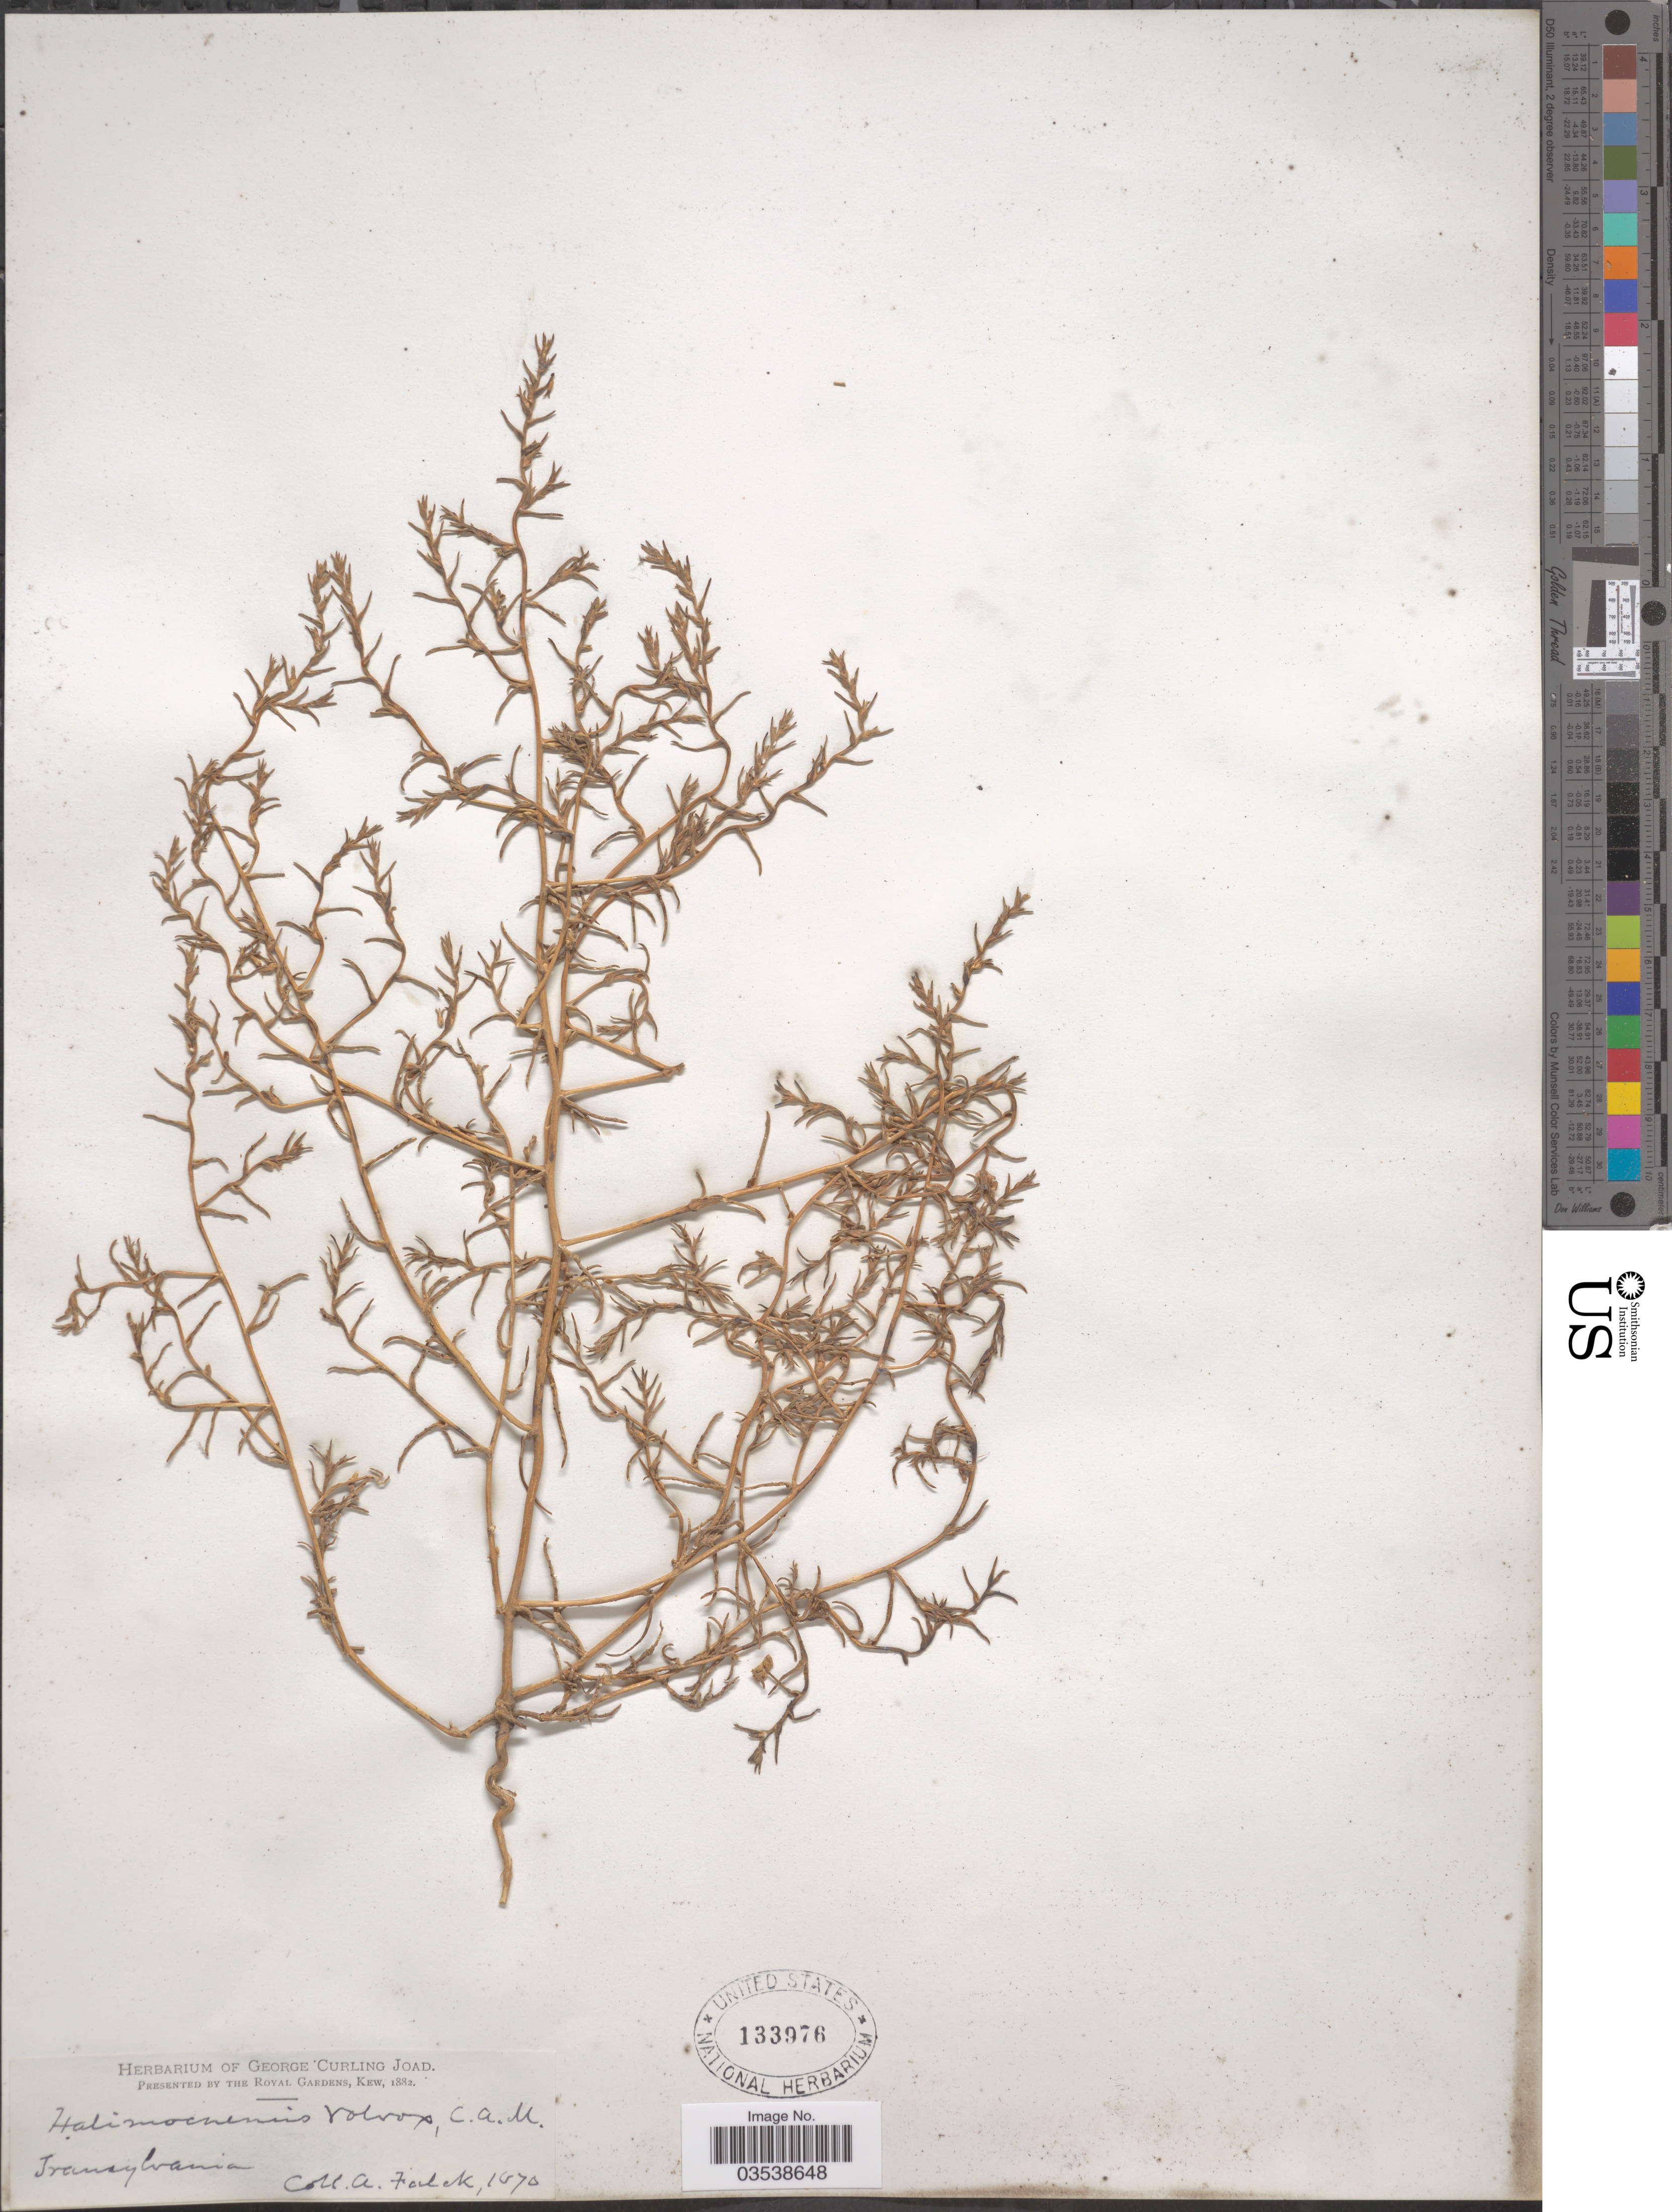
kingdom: Plantae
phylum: Tracheophyta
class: Magnoliopsida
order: Caryophyllales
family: Amaranthaceae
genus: Halimocnemis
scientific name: Halimocnemis volvox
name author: (Pall.) C.A. Mey.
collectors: A. Falck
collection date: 1878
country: Romania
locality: Transsylvania.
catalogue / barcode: US 133976